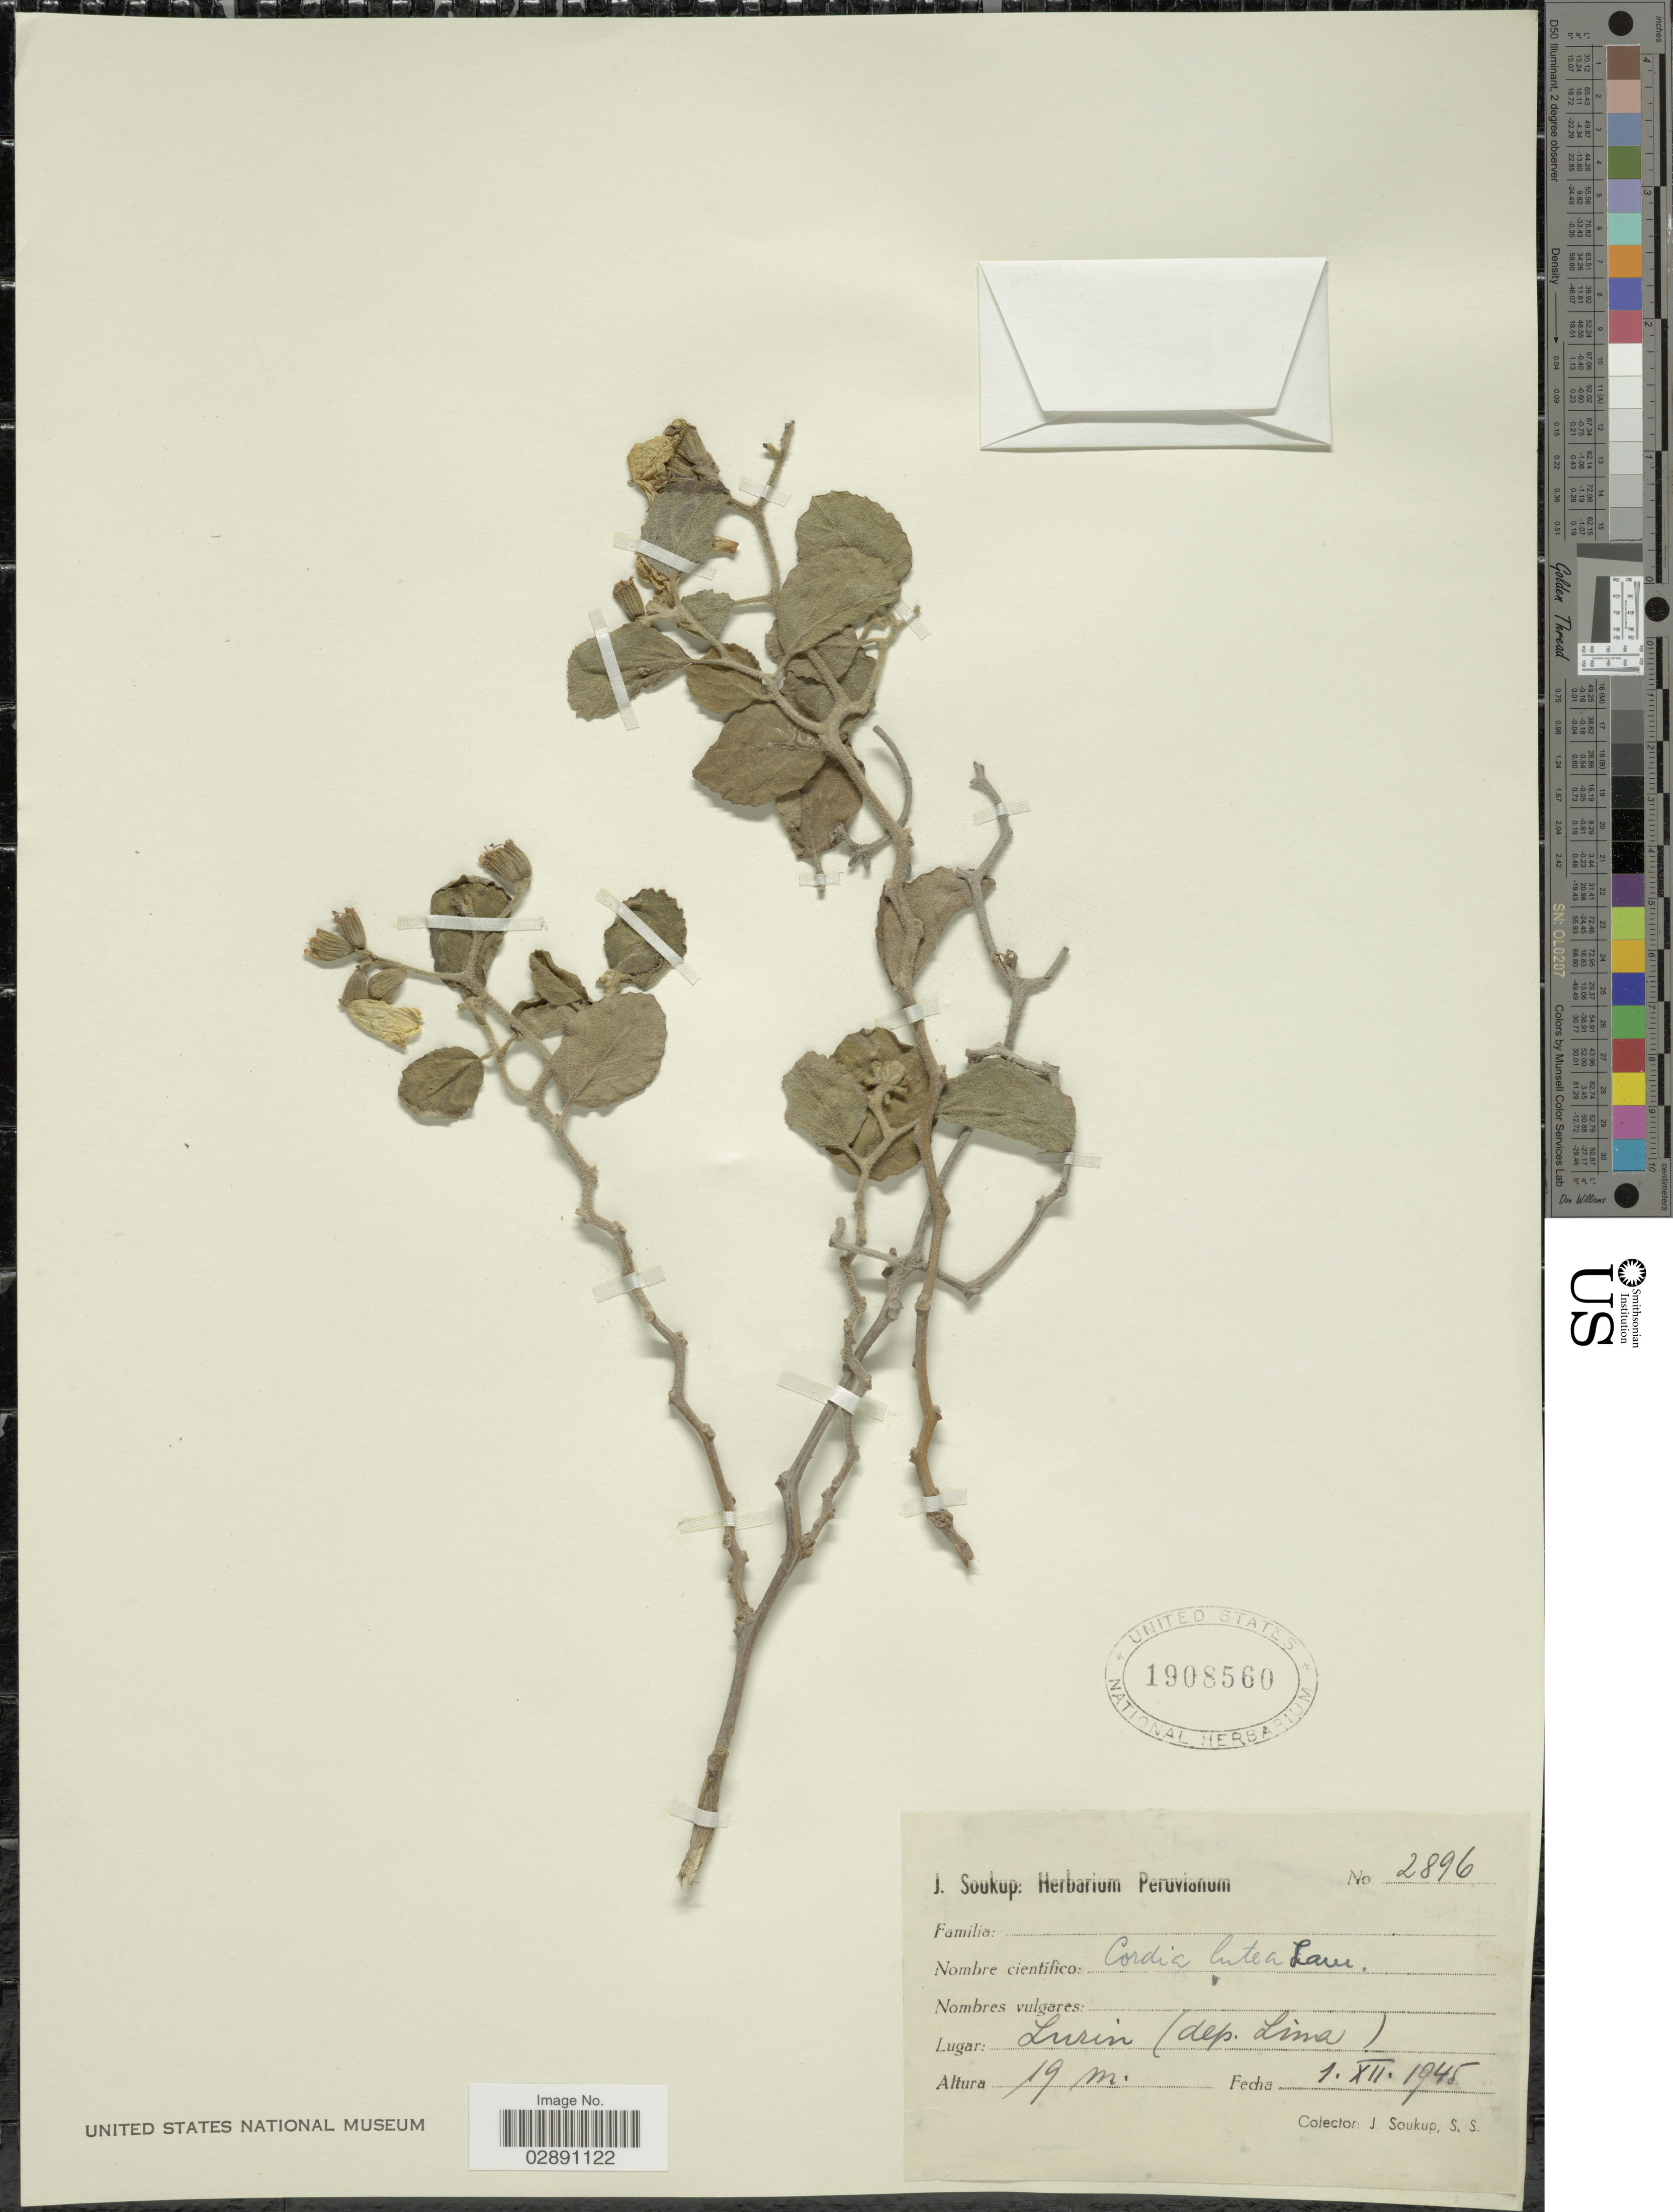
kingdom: Plantae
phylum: Tracheophyta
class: Magnoliopsida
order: Boraginales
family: Cordiaceae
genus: Cordia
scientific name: Cordia lutea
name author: Lam.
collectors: J. Soukup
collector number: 2896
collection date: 1945-12-01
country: Peru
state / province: Lima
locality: Lurin (dep. Lima).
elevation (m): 19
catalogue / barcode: US 1908560